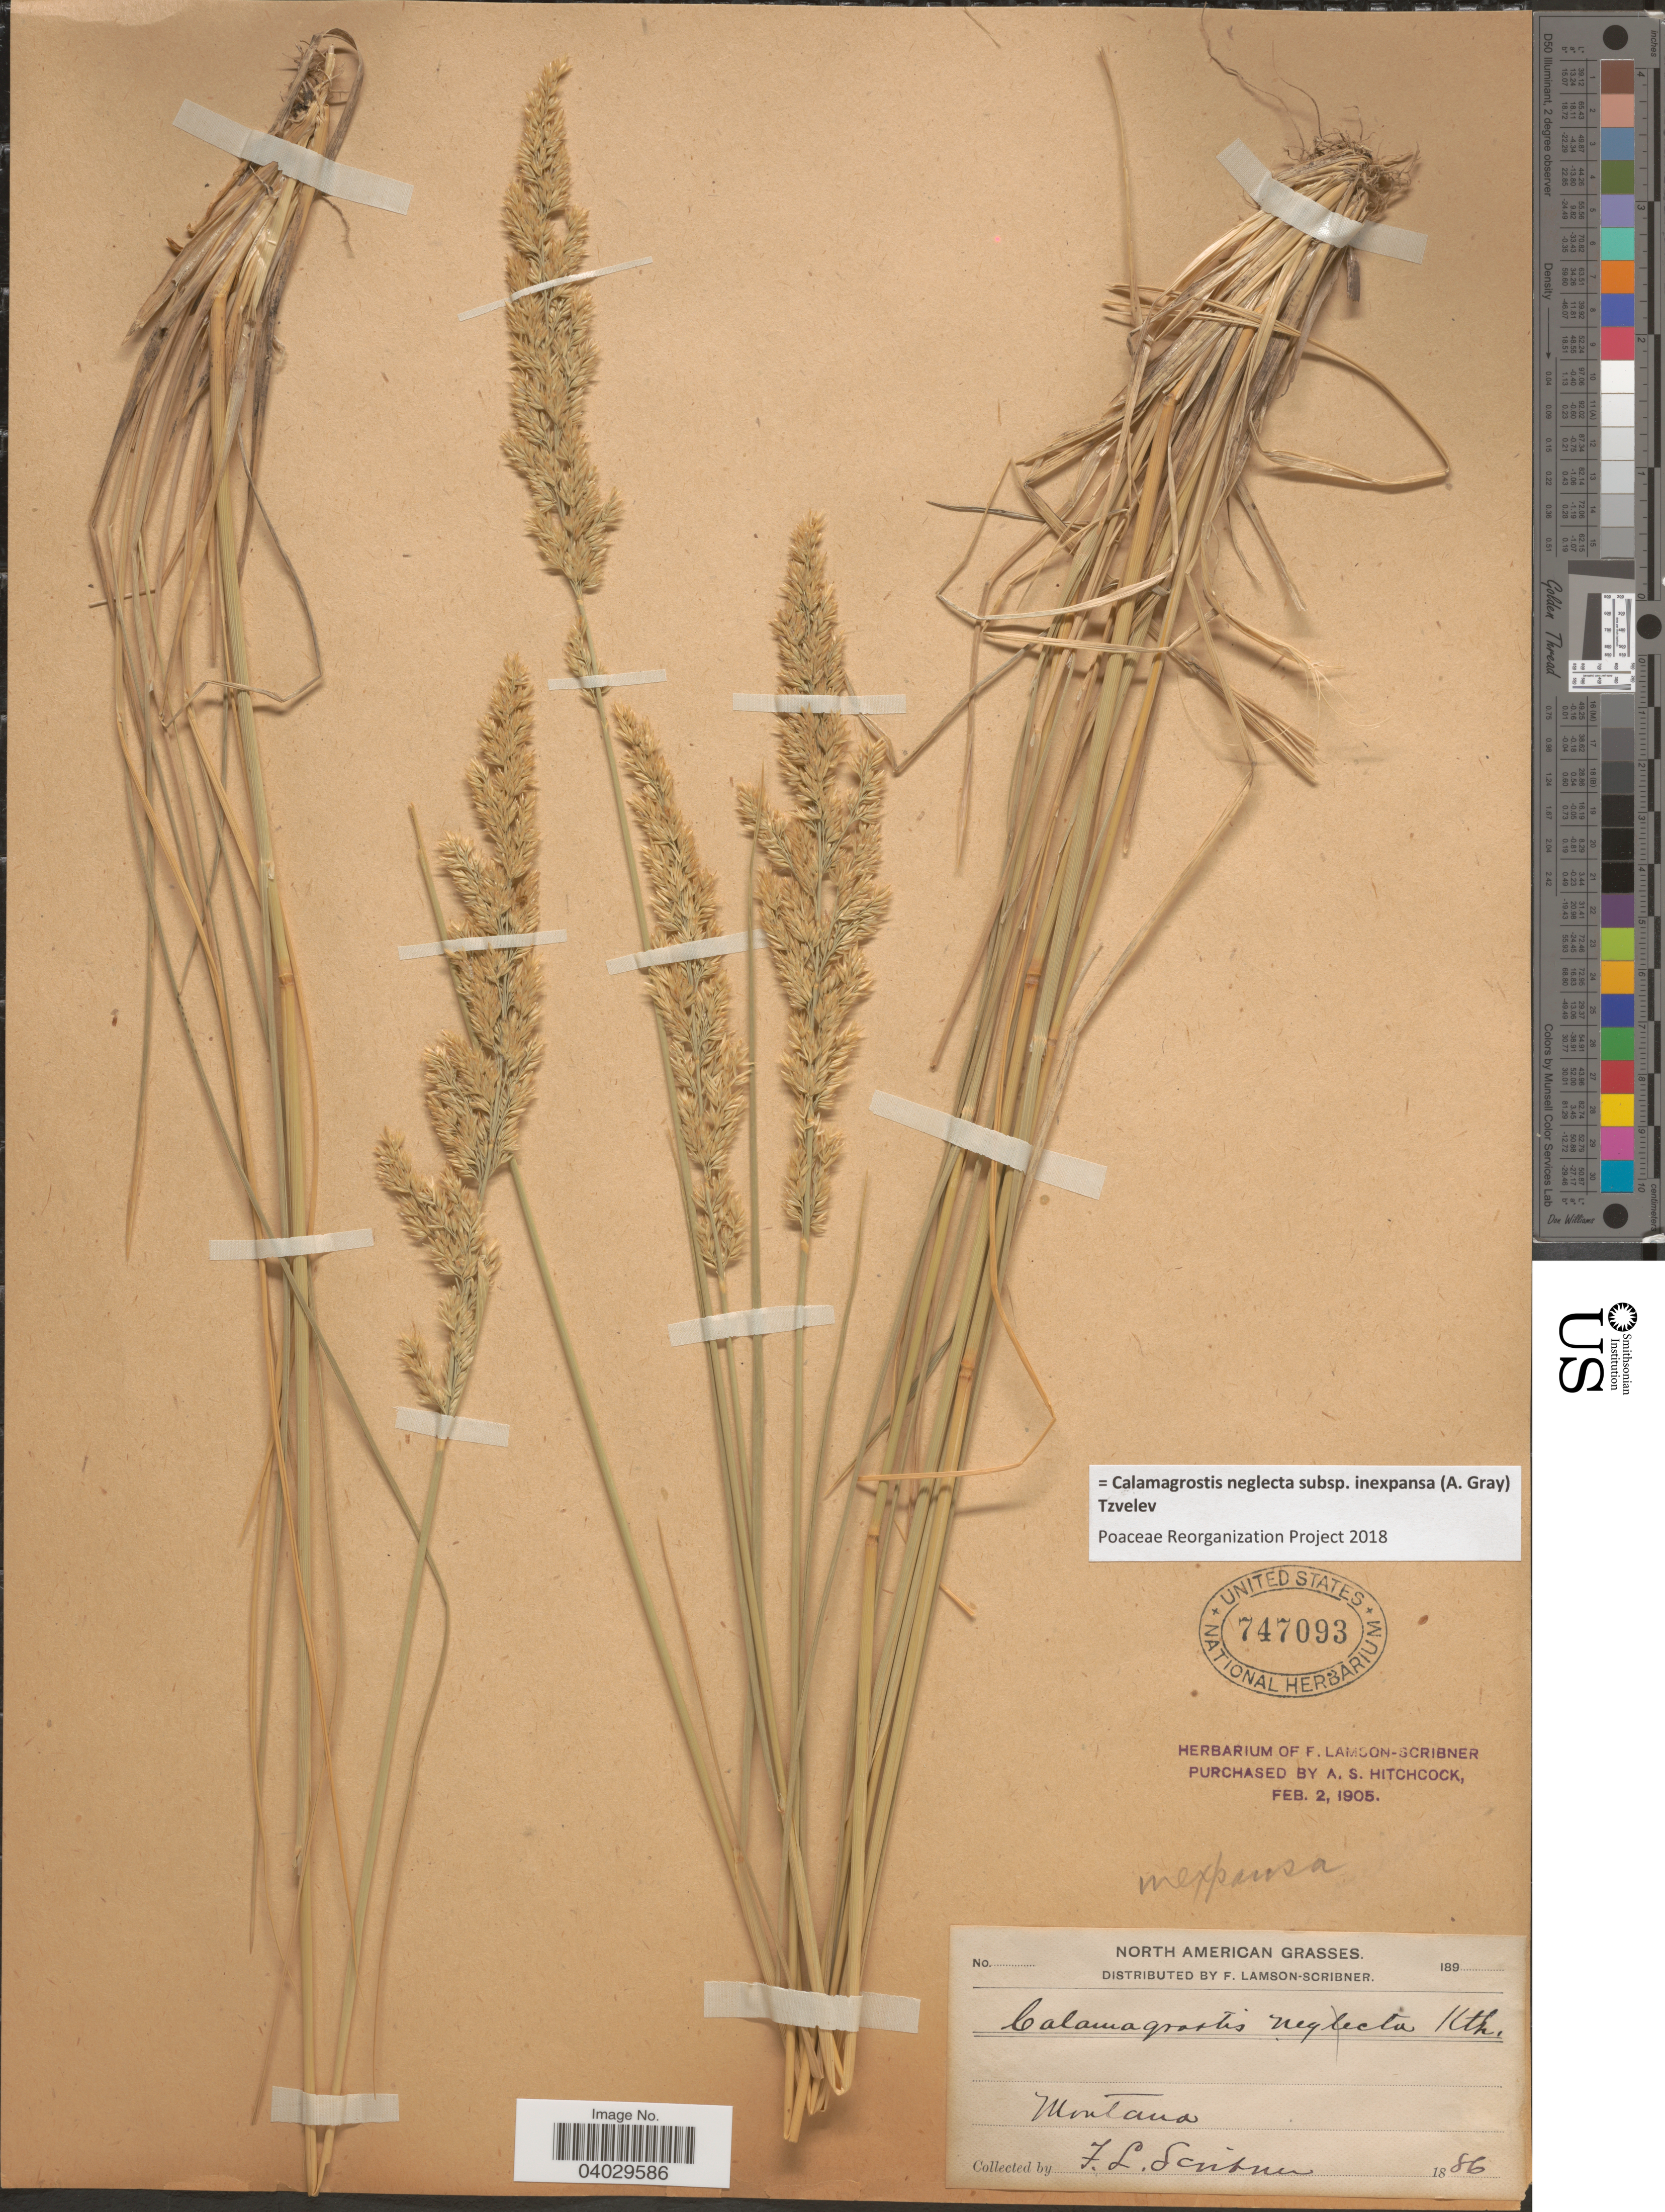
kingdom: Plantae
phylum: Tracheophyta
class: Liliopsida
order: Poales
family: Poaceae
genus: Calamagrostis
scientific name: Calamagrostis neglecta subsp. inexpansa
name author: (A. Gray) Tzvelev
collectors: F. Lamson-Scribner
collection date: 1886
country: United States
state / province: Montana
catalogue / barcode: US 747093